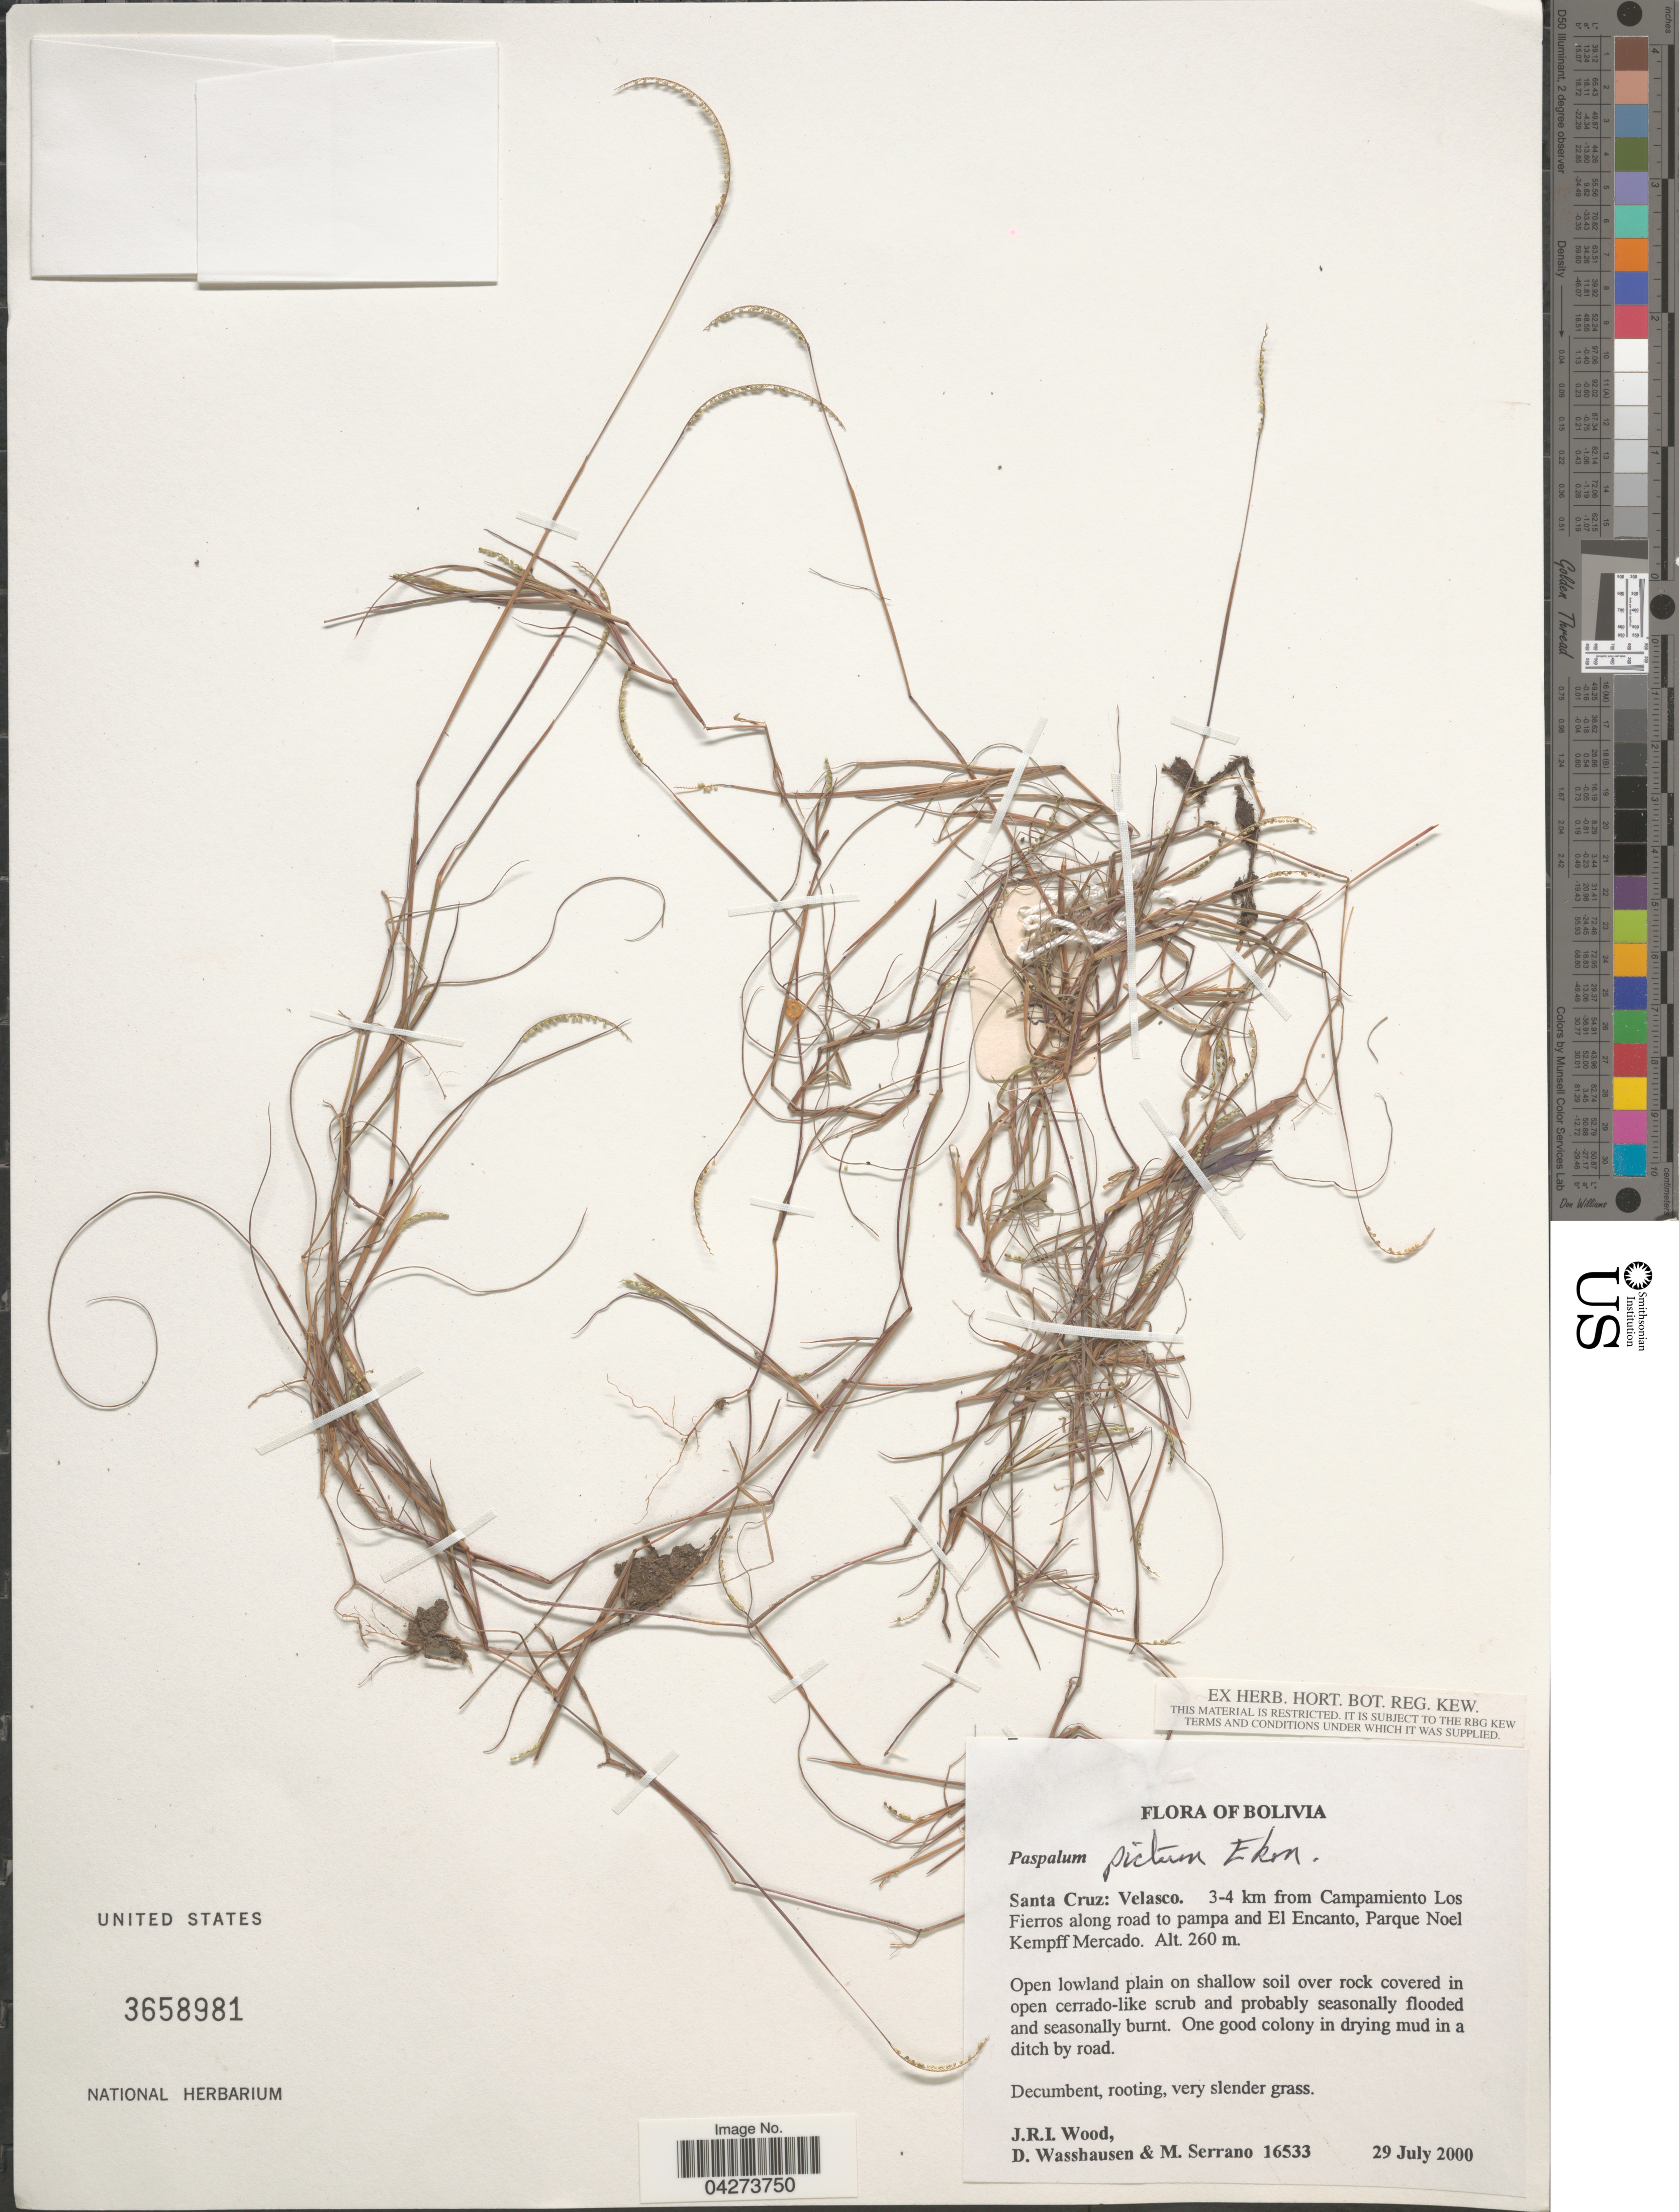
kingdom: Plantae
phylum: Tracheophyta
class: Liliopsida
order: Poales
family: Poaceae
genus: Paspalum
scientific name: Paspalum pictum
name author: Ekman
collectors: J. R. I. Wood, D. C. Wasshausen & M. Serrano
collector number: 16533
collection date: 2000-07-29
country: Bolivia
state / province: Santa Cruz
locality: Santa Cruz: Velasco. 3-4 km from Campamiento Los Fierros along road to pampa and El Encanto, Parque Noel Kempff Mercado.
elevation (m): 260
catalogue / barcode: US 3658981